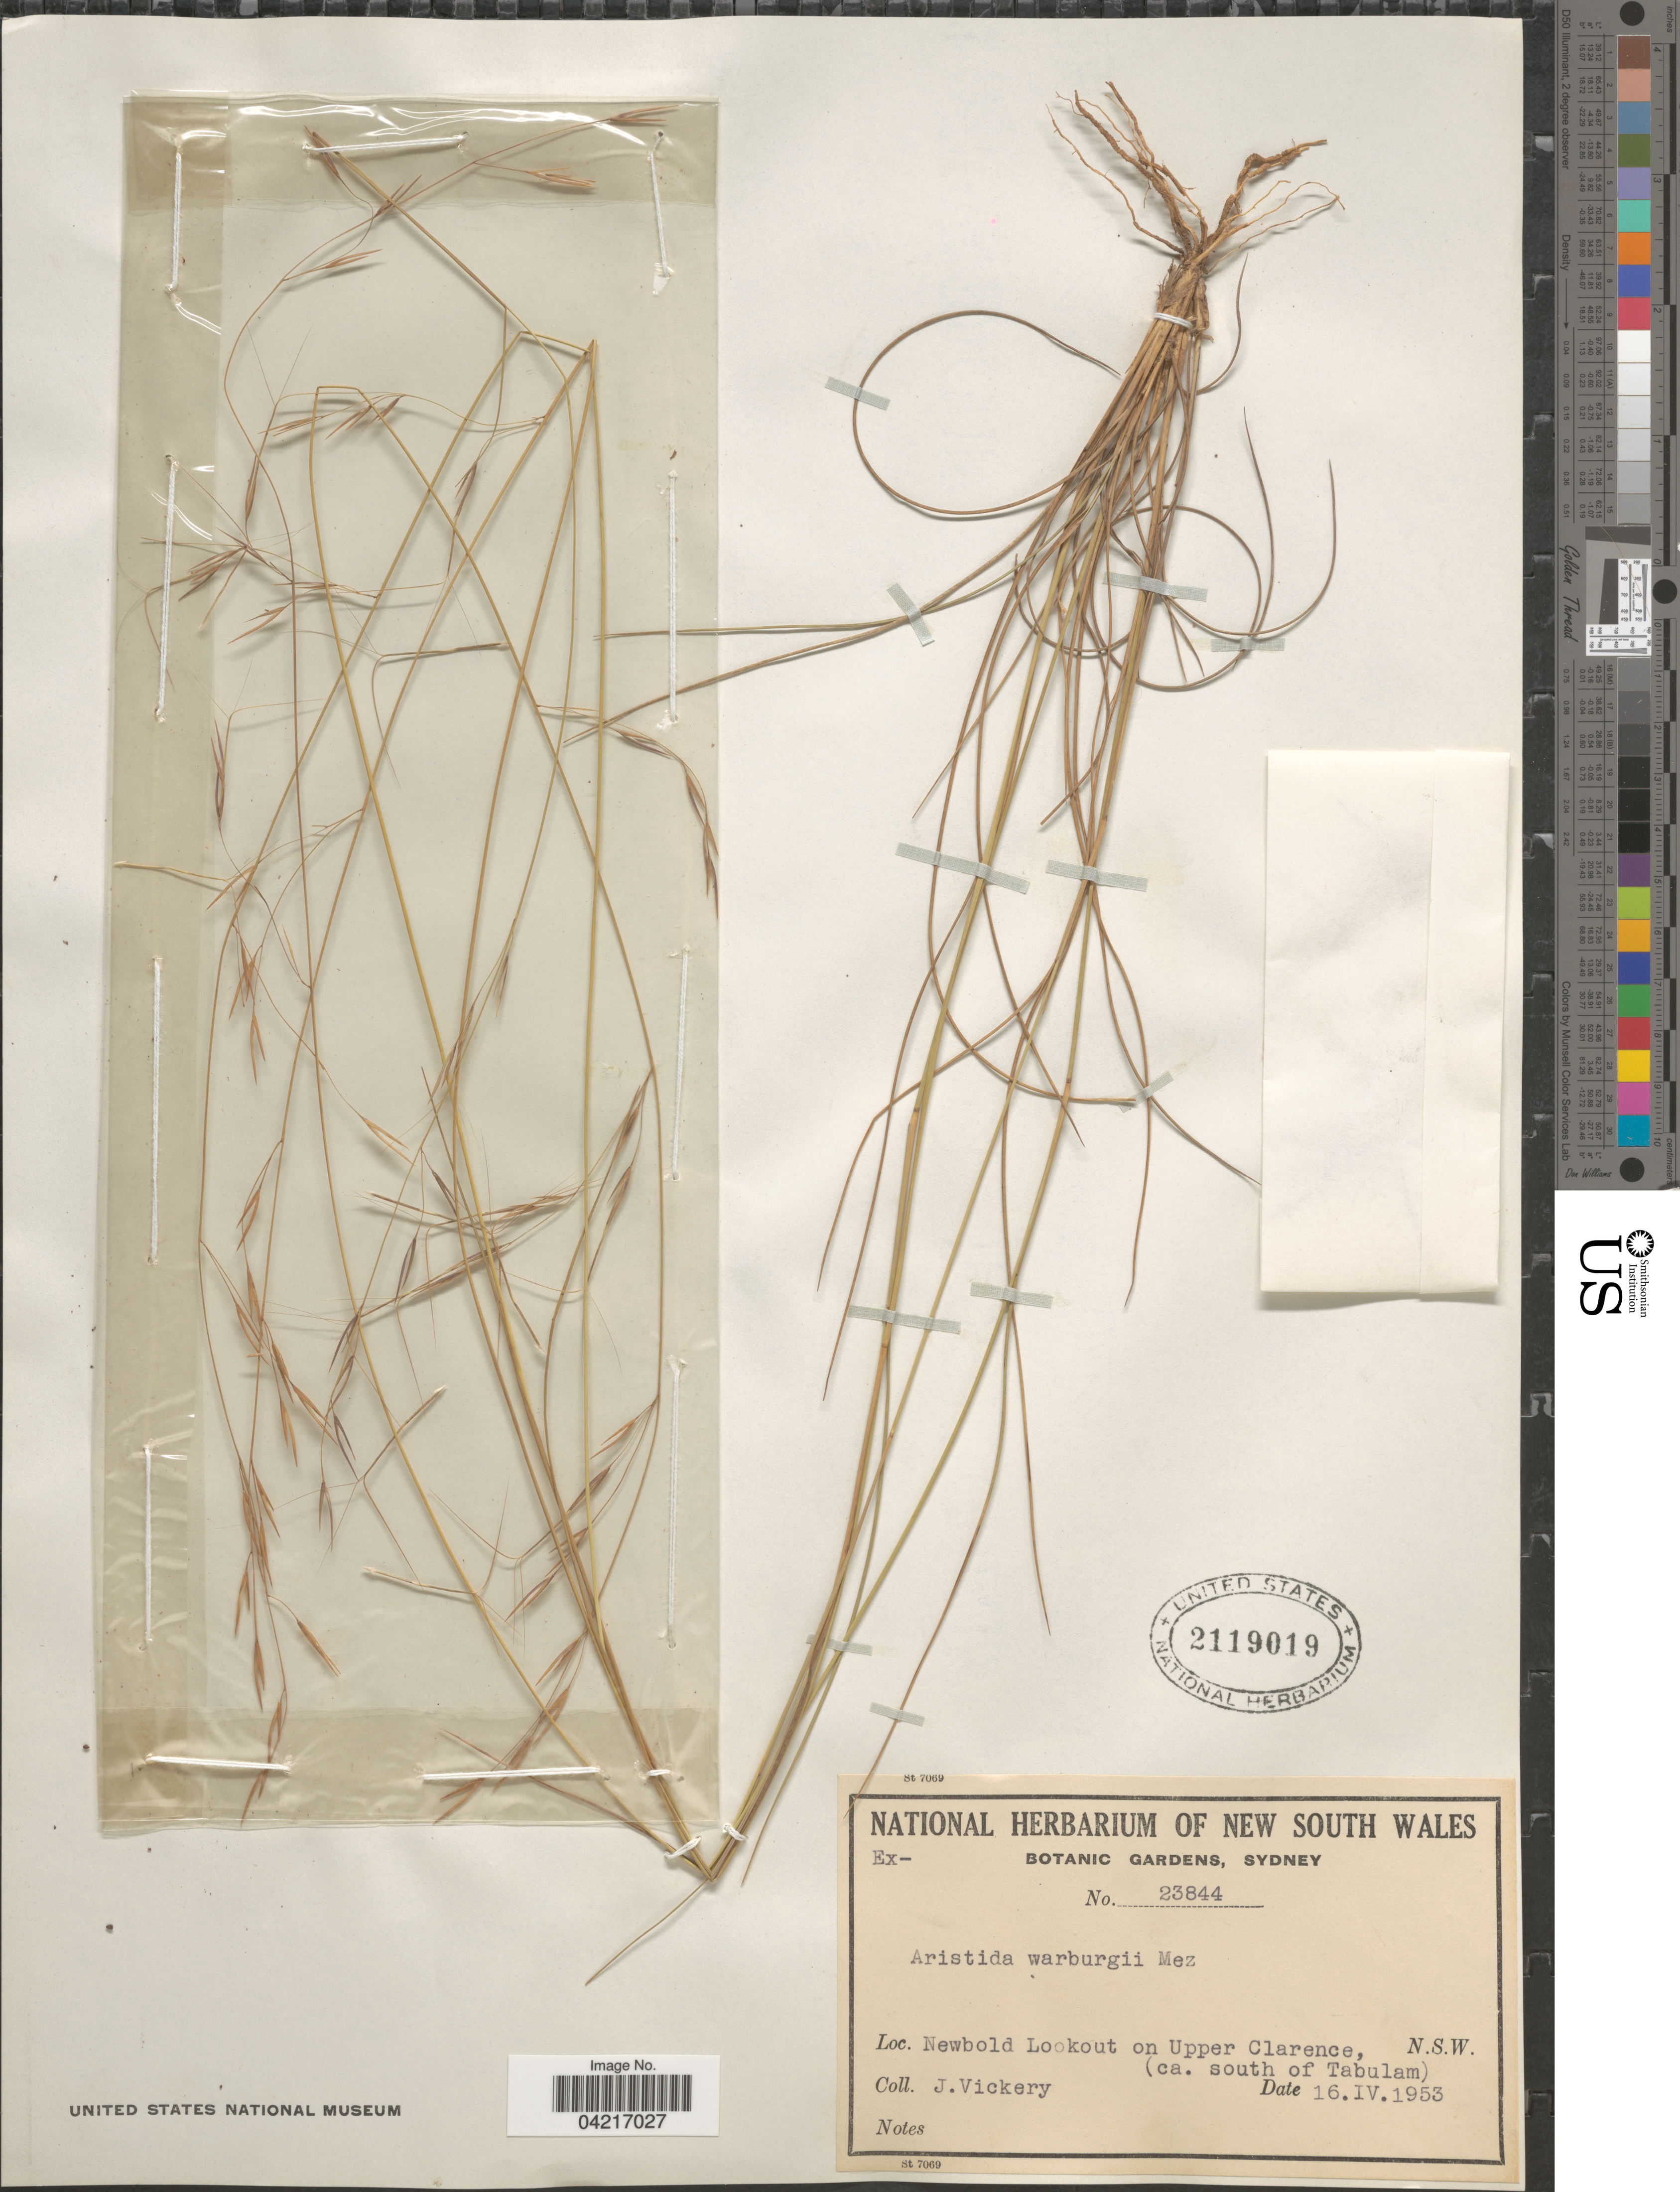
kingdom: Plantae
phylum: Tracheophyta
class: Liliopsida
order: Poales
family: Poaceae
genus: Aristida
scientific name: Aristida warburgii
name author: Mez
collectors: J. Vickery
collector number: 23844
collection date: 1953-04-16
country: Australia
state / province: New South Wales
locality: Newbold Lookout on Upper Clarence, (ca. south of Tabulam).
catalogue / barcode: US 2119019